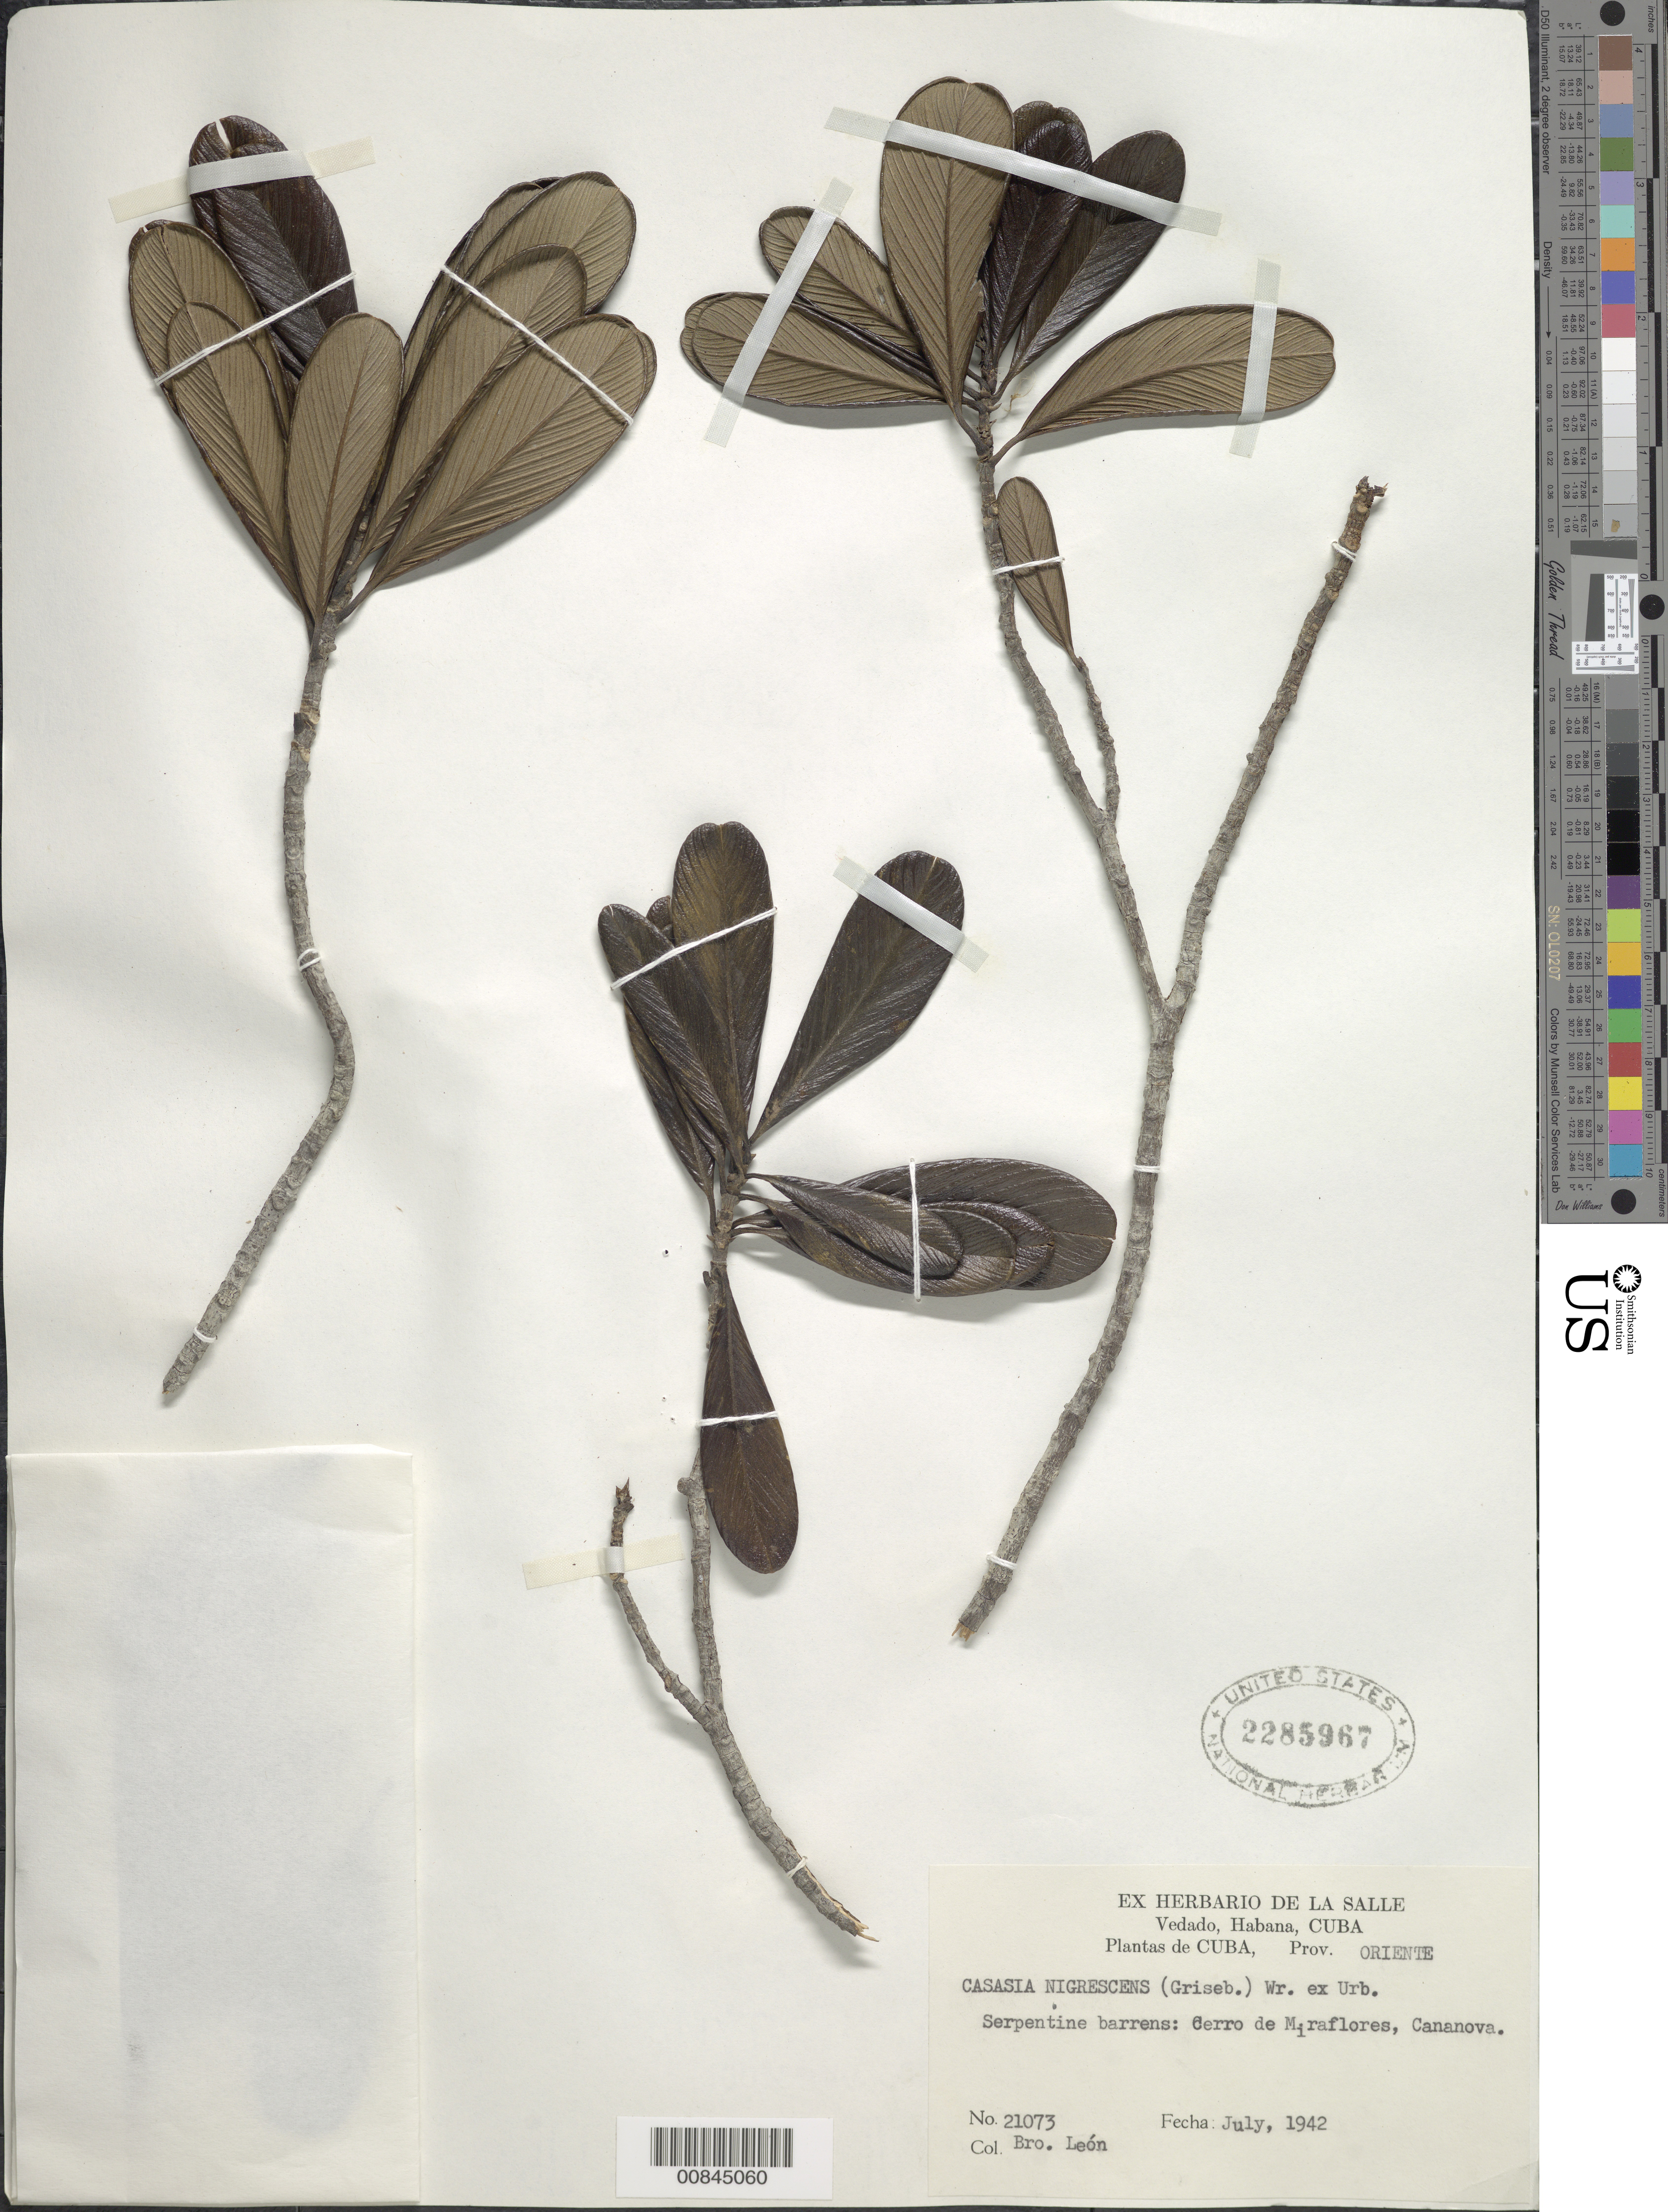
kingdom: Plantae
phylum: Tracheophyta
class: Magnoliopsida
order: Gentianales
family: Rubiaceae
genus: Casasia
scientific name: Casasia nigrescens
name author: (Griseb.) C. Wright ex Rob.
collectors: Bro. León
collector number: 21073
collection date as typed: Jul 1942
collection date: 1942-07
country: Cuba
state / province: Oriente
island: Cuba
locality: Cerro de Miraflores, Cananova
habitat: Serpentine barrens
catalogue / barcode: US 2285967